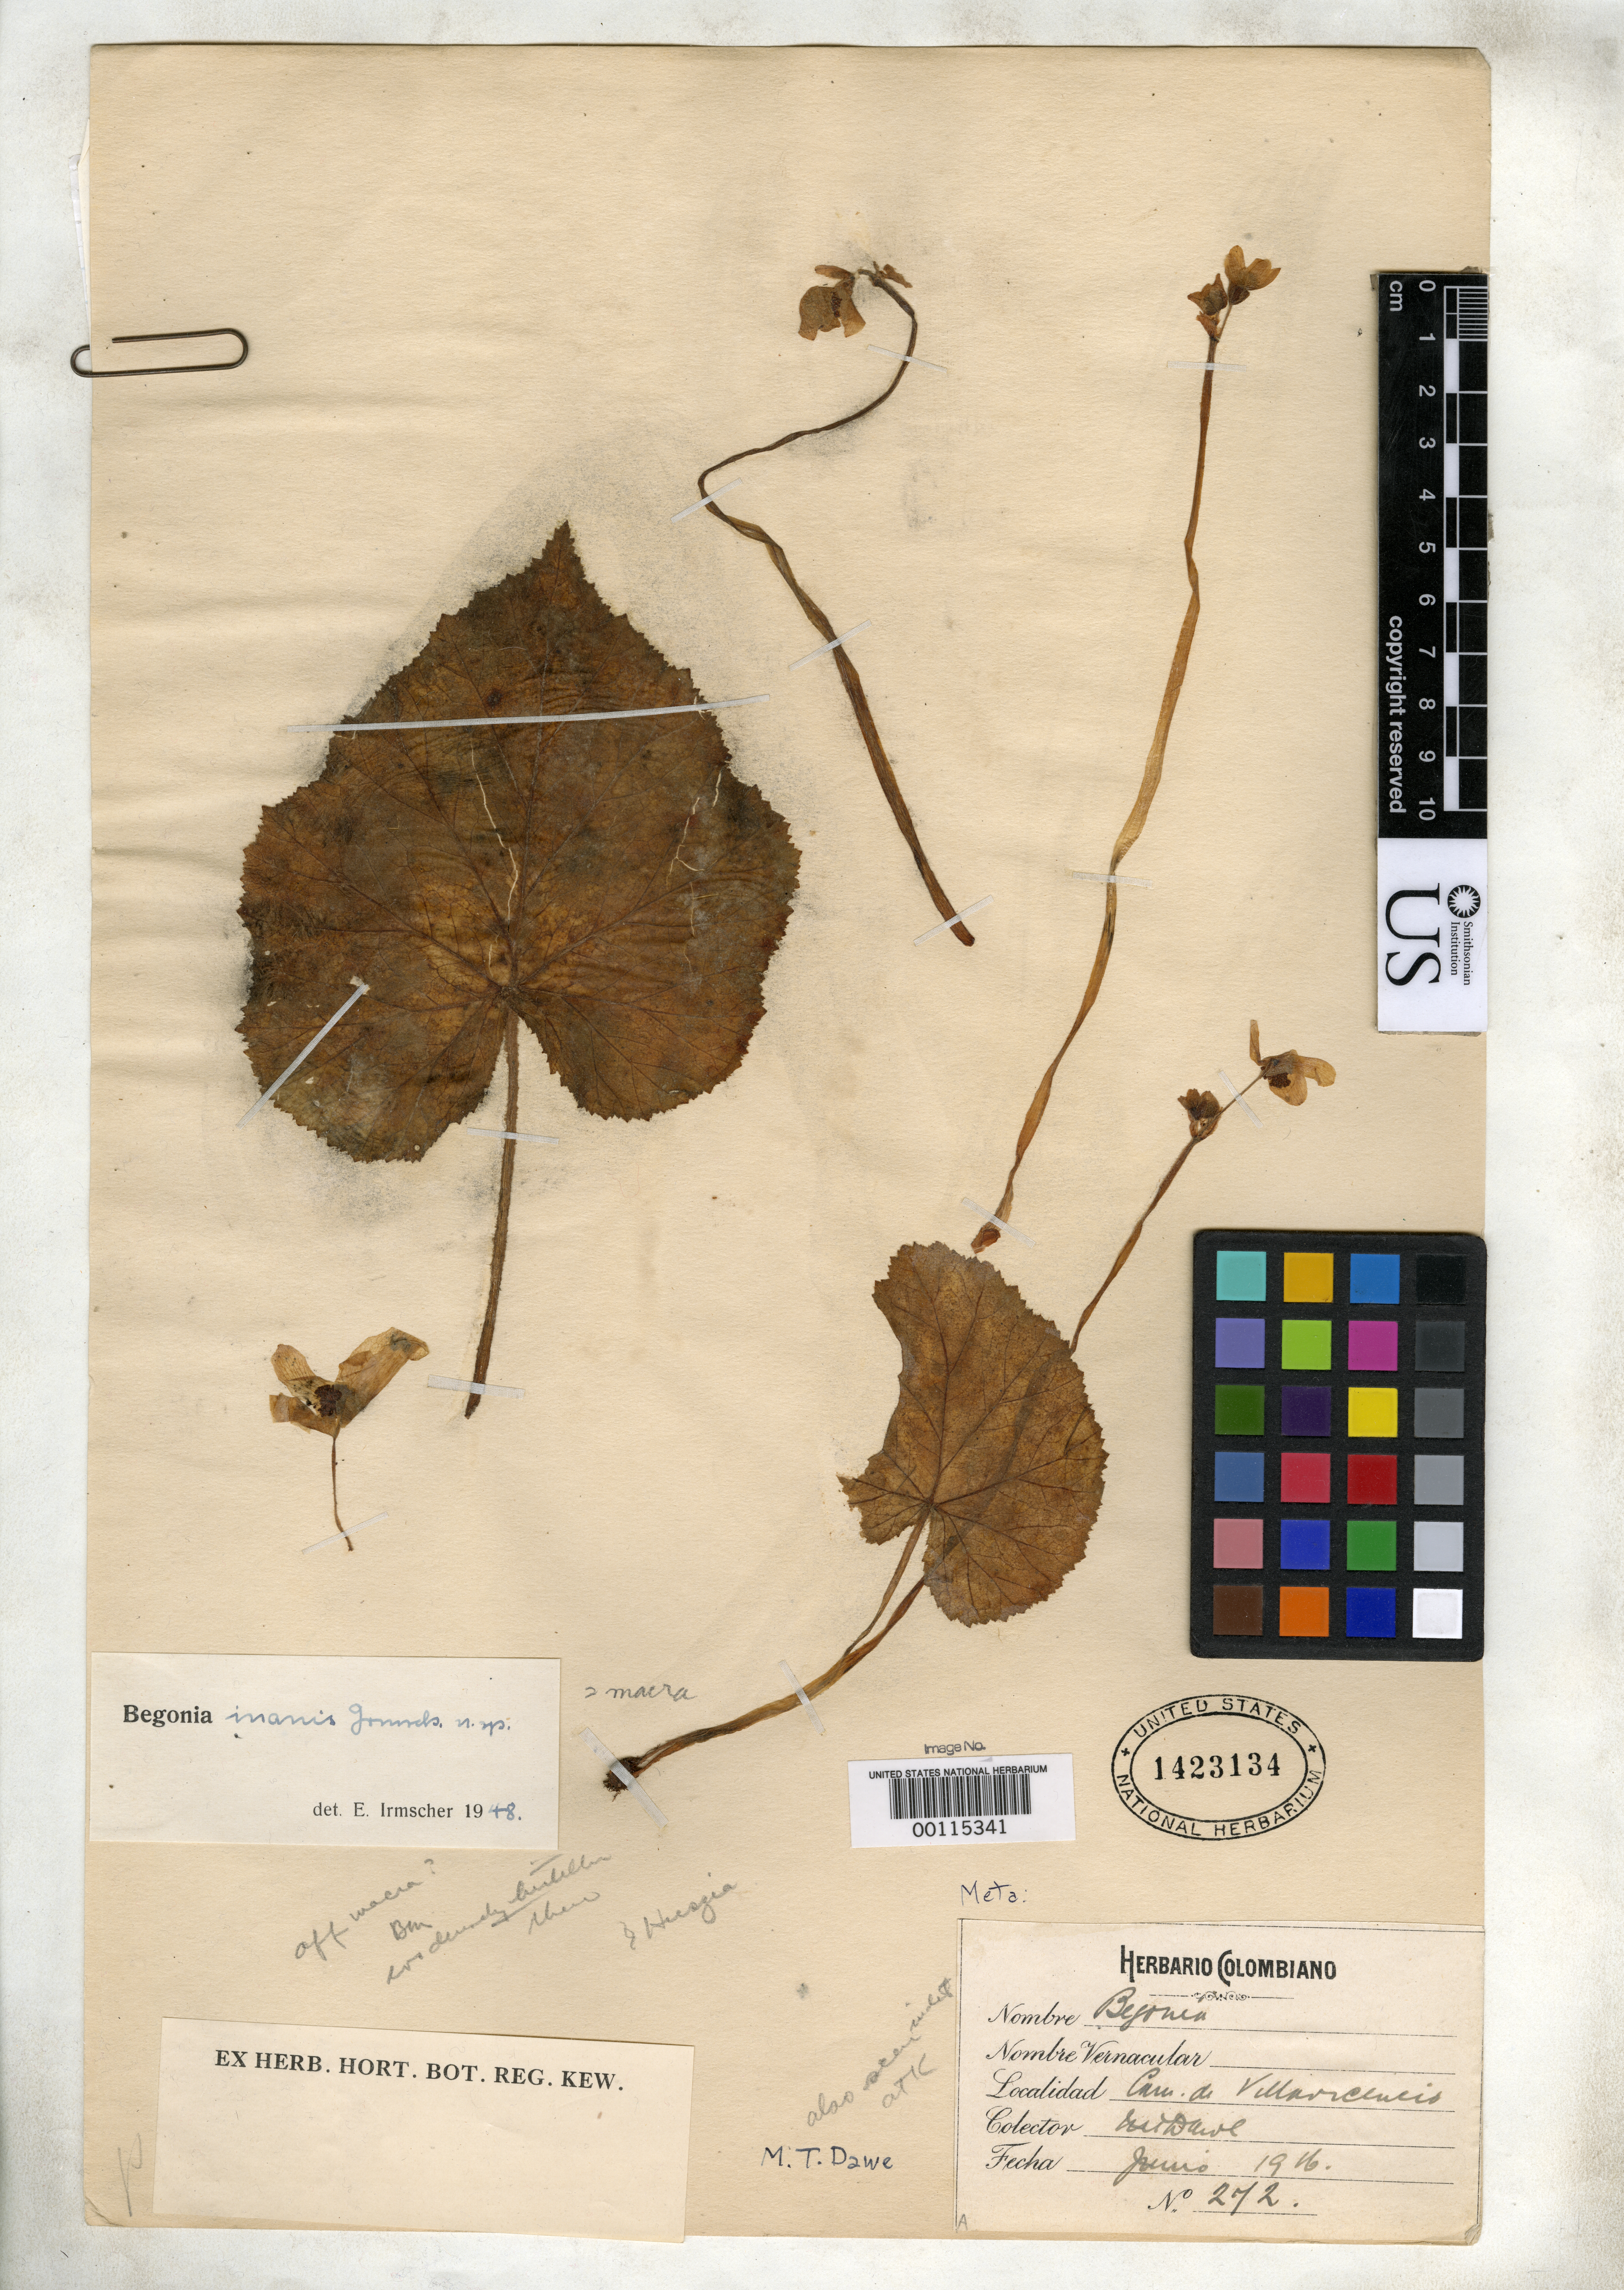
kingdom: Plantae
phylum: Tracheophyta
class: Magnoliopsida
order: Cucurbitales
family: Begoniaceae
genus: Begonia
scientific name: Begonia inanis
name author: Irmsch.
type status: Holotype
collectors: M. T. Dawe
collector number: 272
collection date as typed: Jun 1916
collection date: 1916-06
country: Colombia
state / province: Meta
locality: Cano de Villar Cencis.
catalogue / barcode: US 1423134